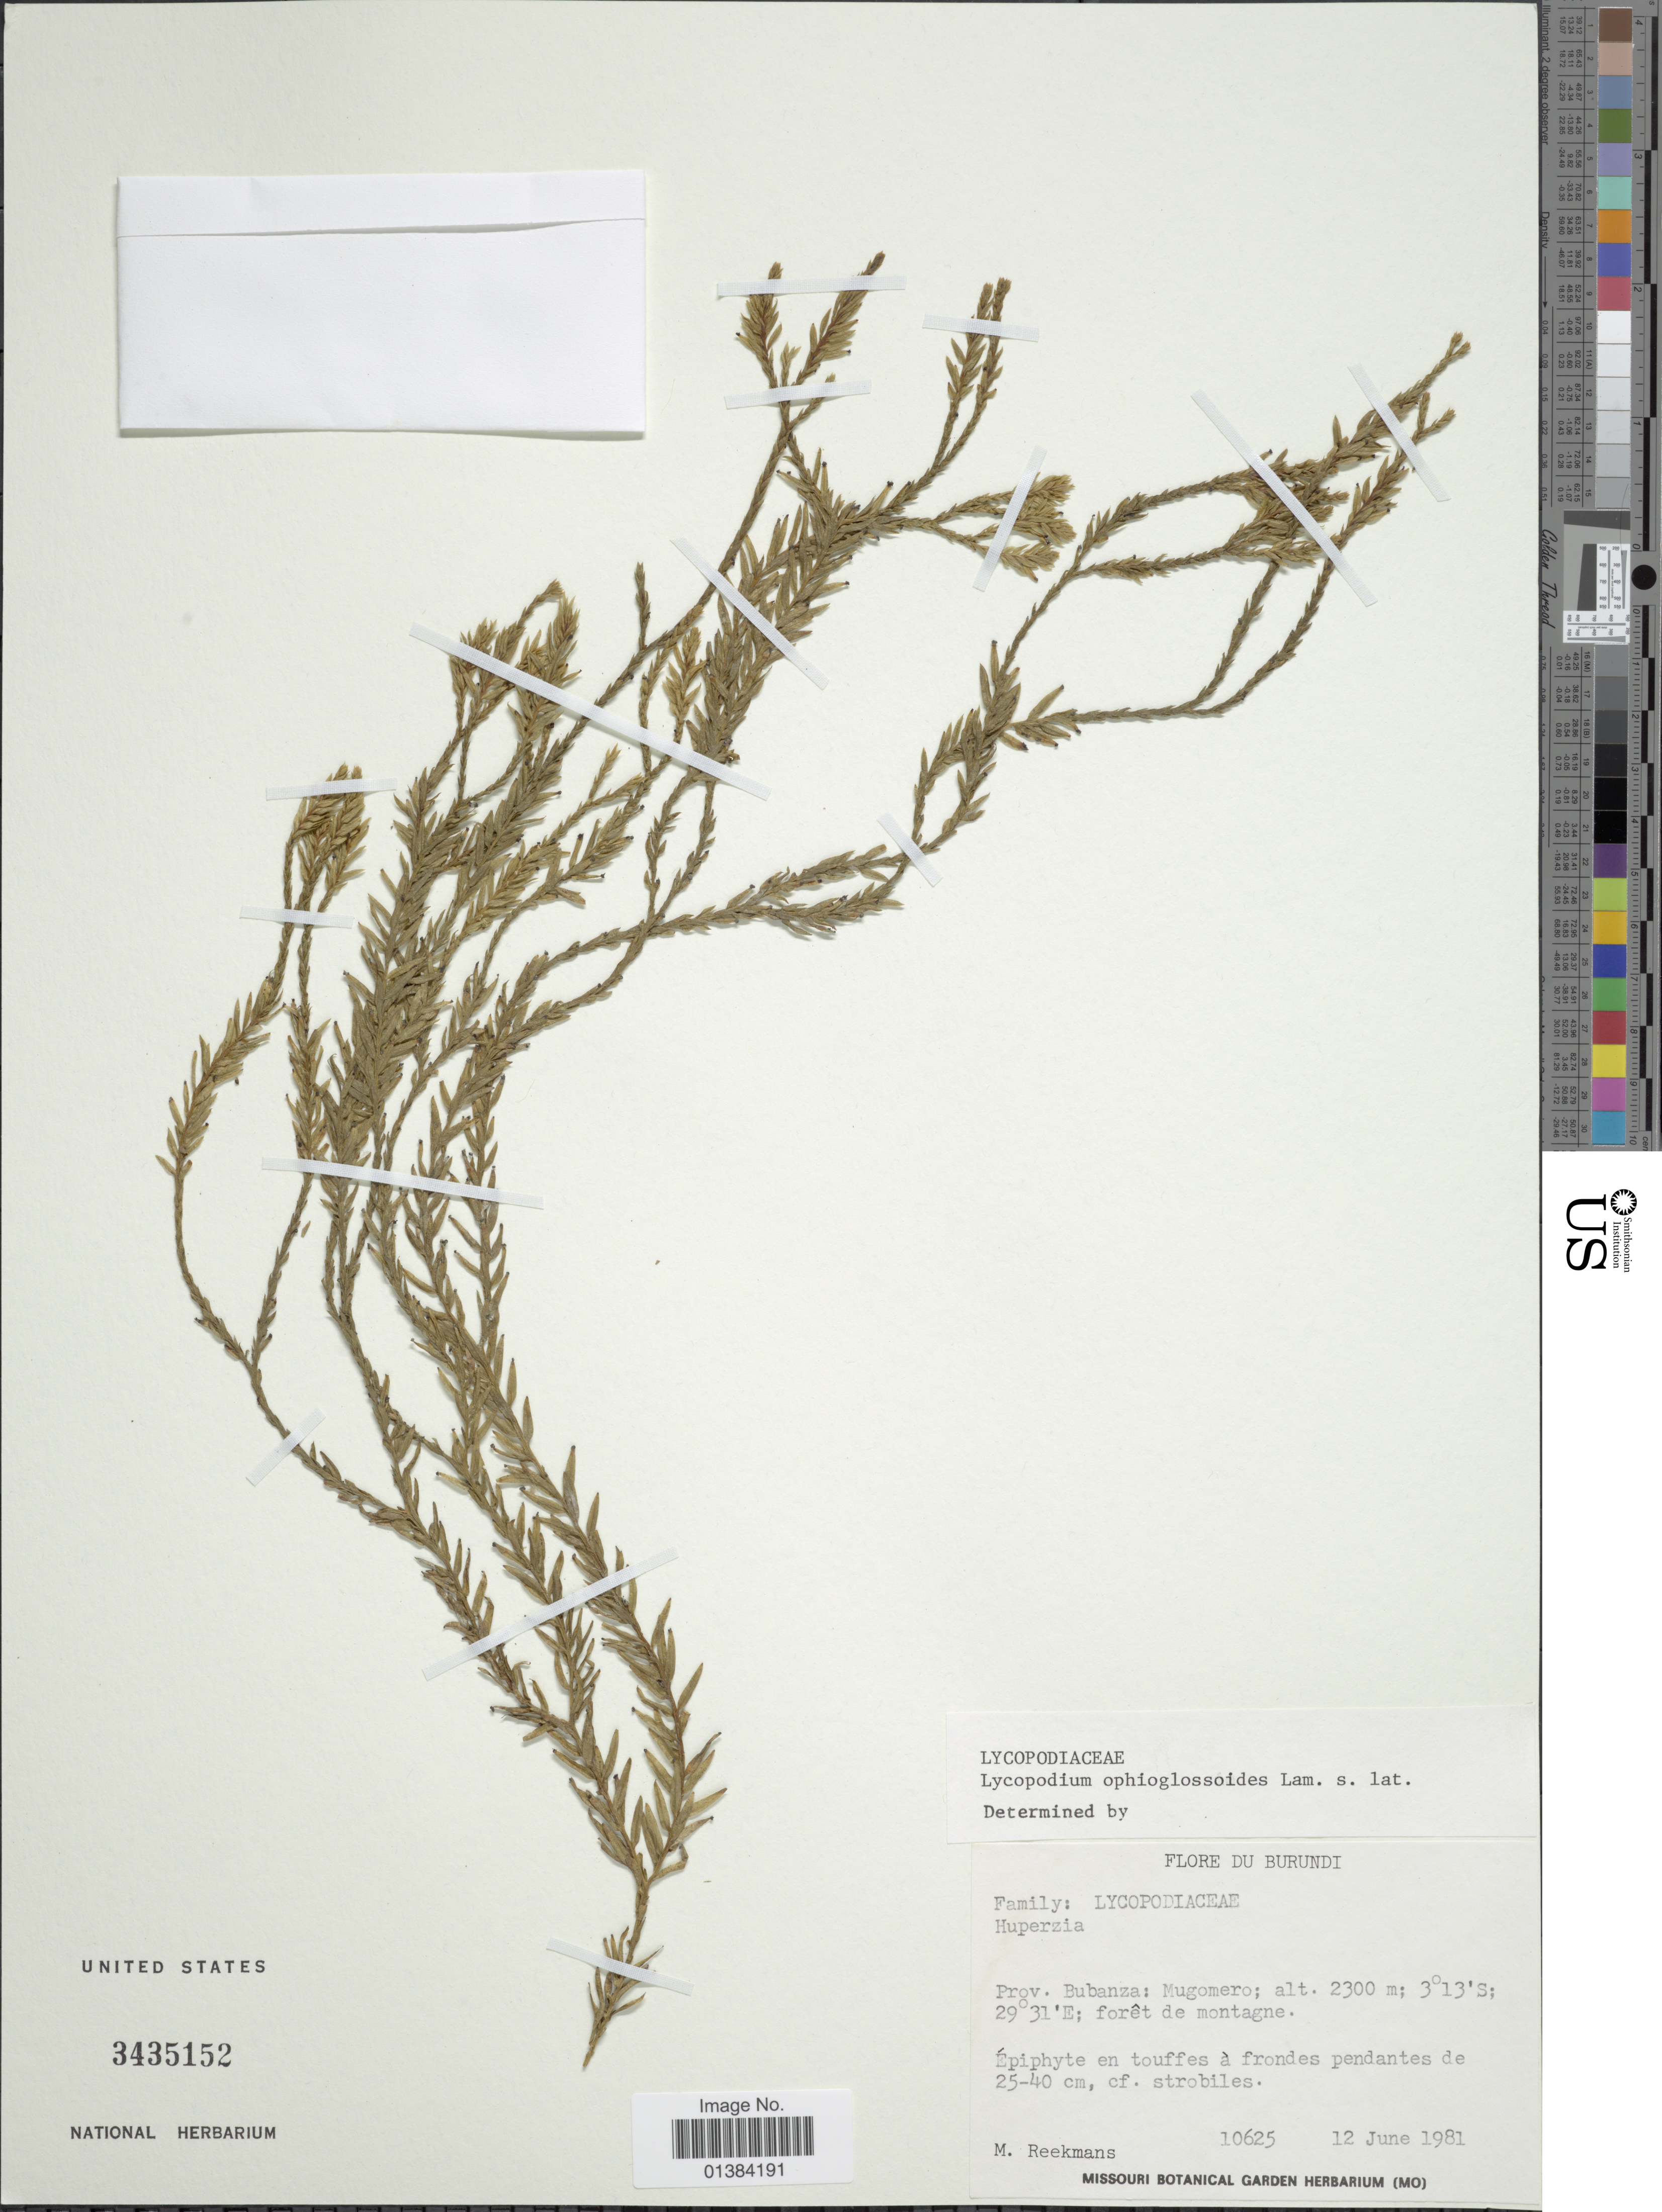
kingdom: Plantae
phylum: Tracheophyta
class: Lycopodiopsida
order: Lycopodiales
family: Lycopodiaceae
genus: Phlegmariurus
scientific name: Phlegmariurus ophioglossoides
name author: (Lam.) A. R. Field & Bostock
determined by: Field, A. R.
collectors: M. Reekmans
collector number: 10625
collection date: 1981-06-12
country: Burundi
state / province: Bubanza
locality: Mugomero.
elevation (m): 2300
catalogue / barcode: US 3435152